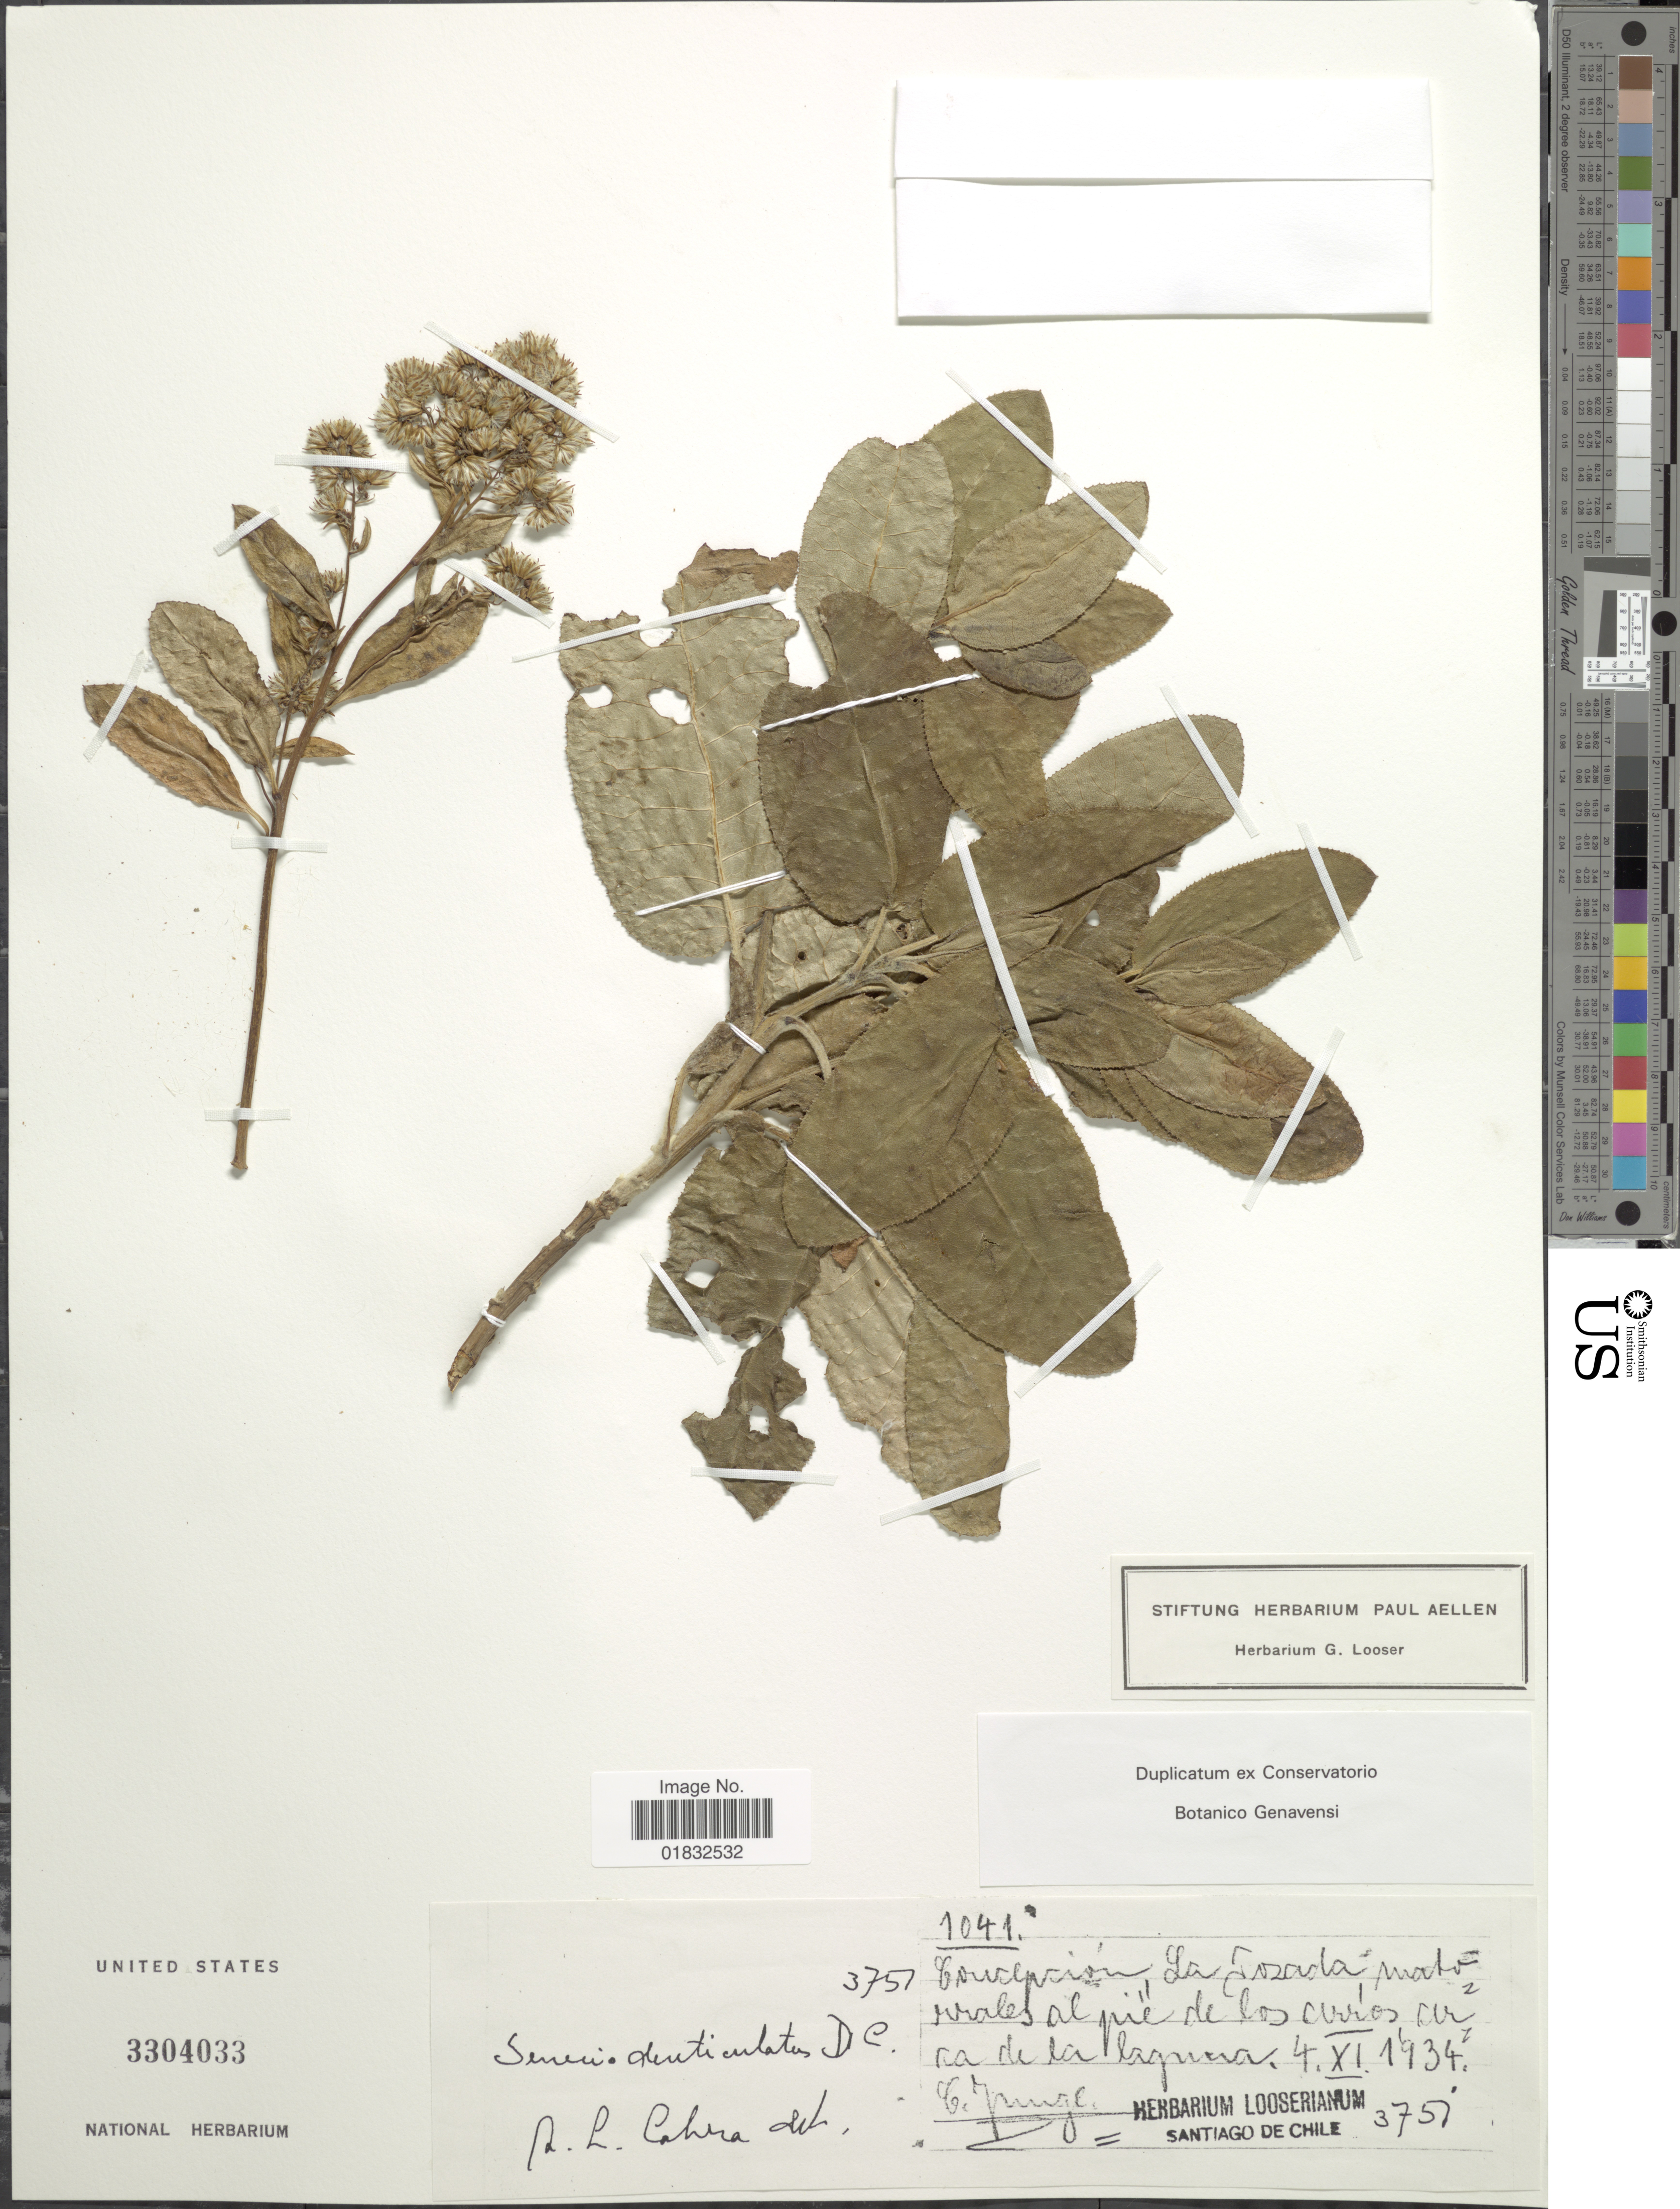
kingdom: Plantae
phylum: Tracheophyta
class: Magnoliopsida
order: Asterales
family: Asteraceae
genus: Acrisione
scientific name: Acrisione denticulata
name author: (Hook. & Arn.) B. Nord.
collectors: C. Junge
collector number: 1041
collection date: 1934-11-04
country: Chile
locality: Concepcion , La Tosada, matorrales al pië de los cerros cerca de laguna.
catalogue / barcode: US 3304033